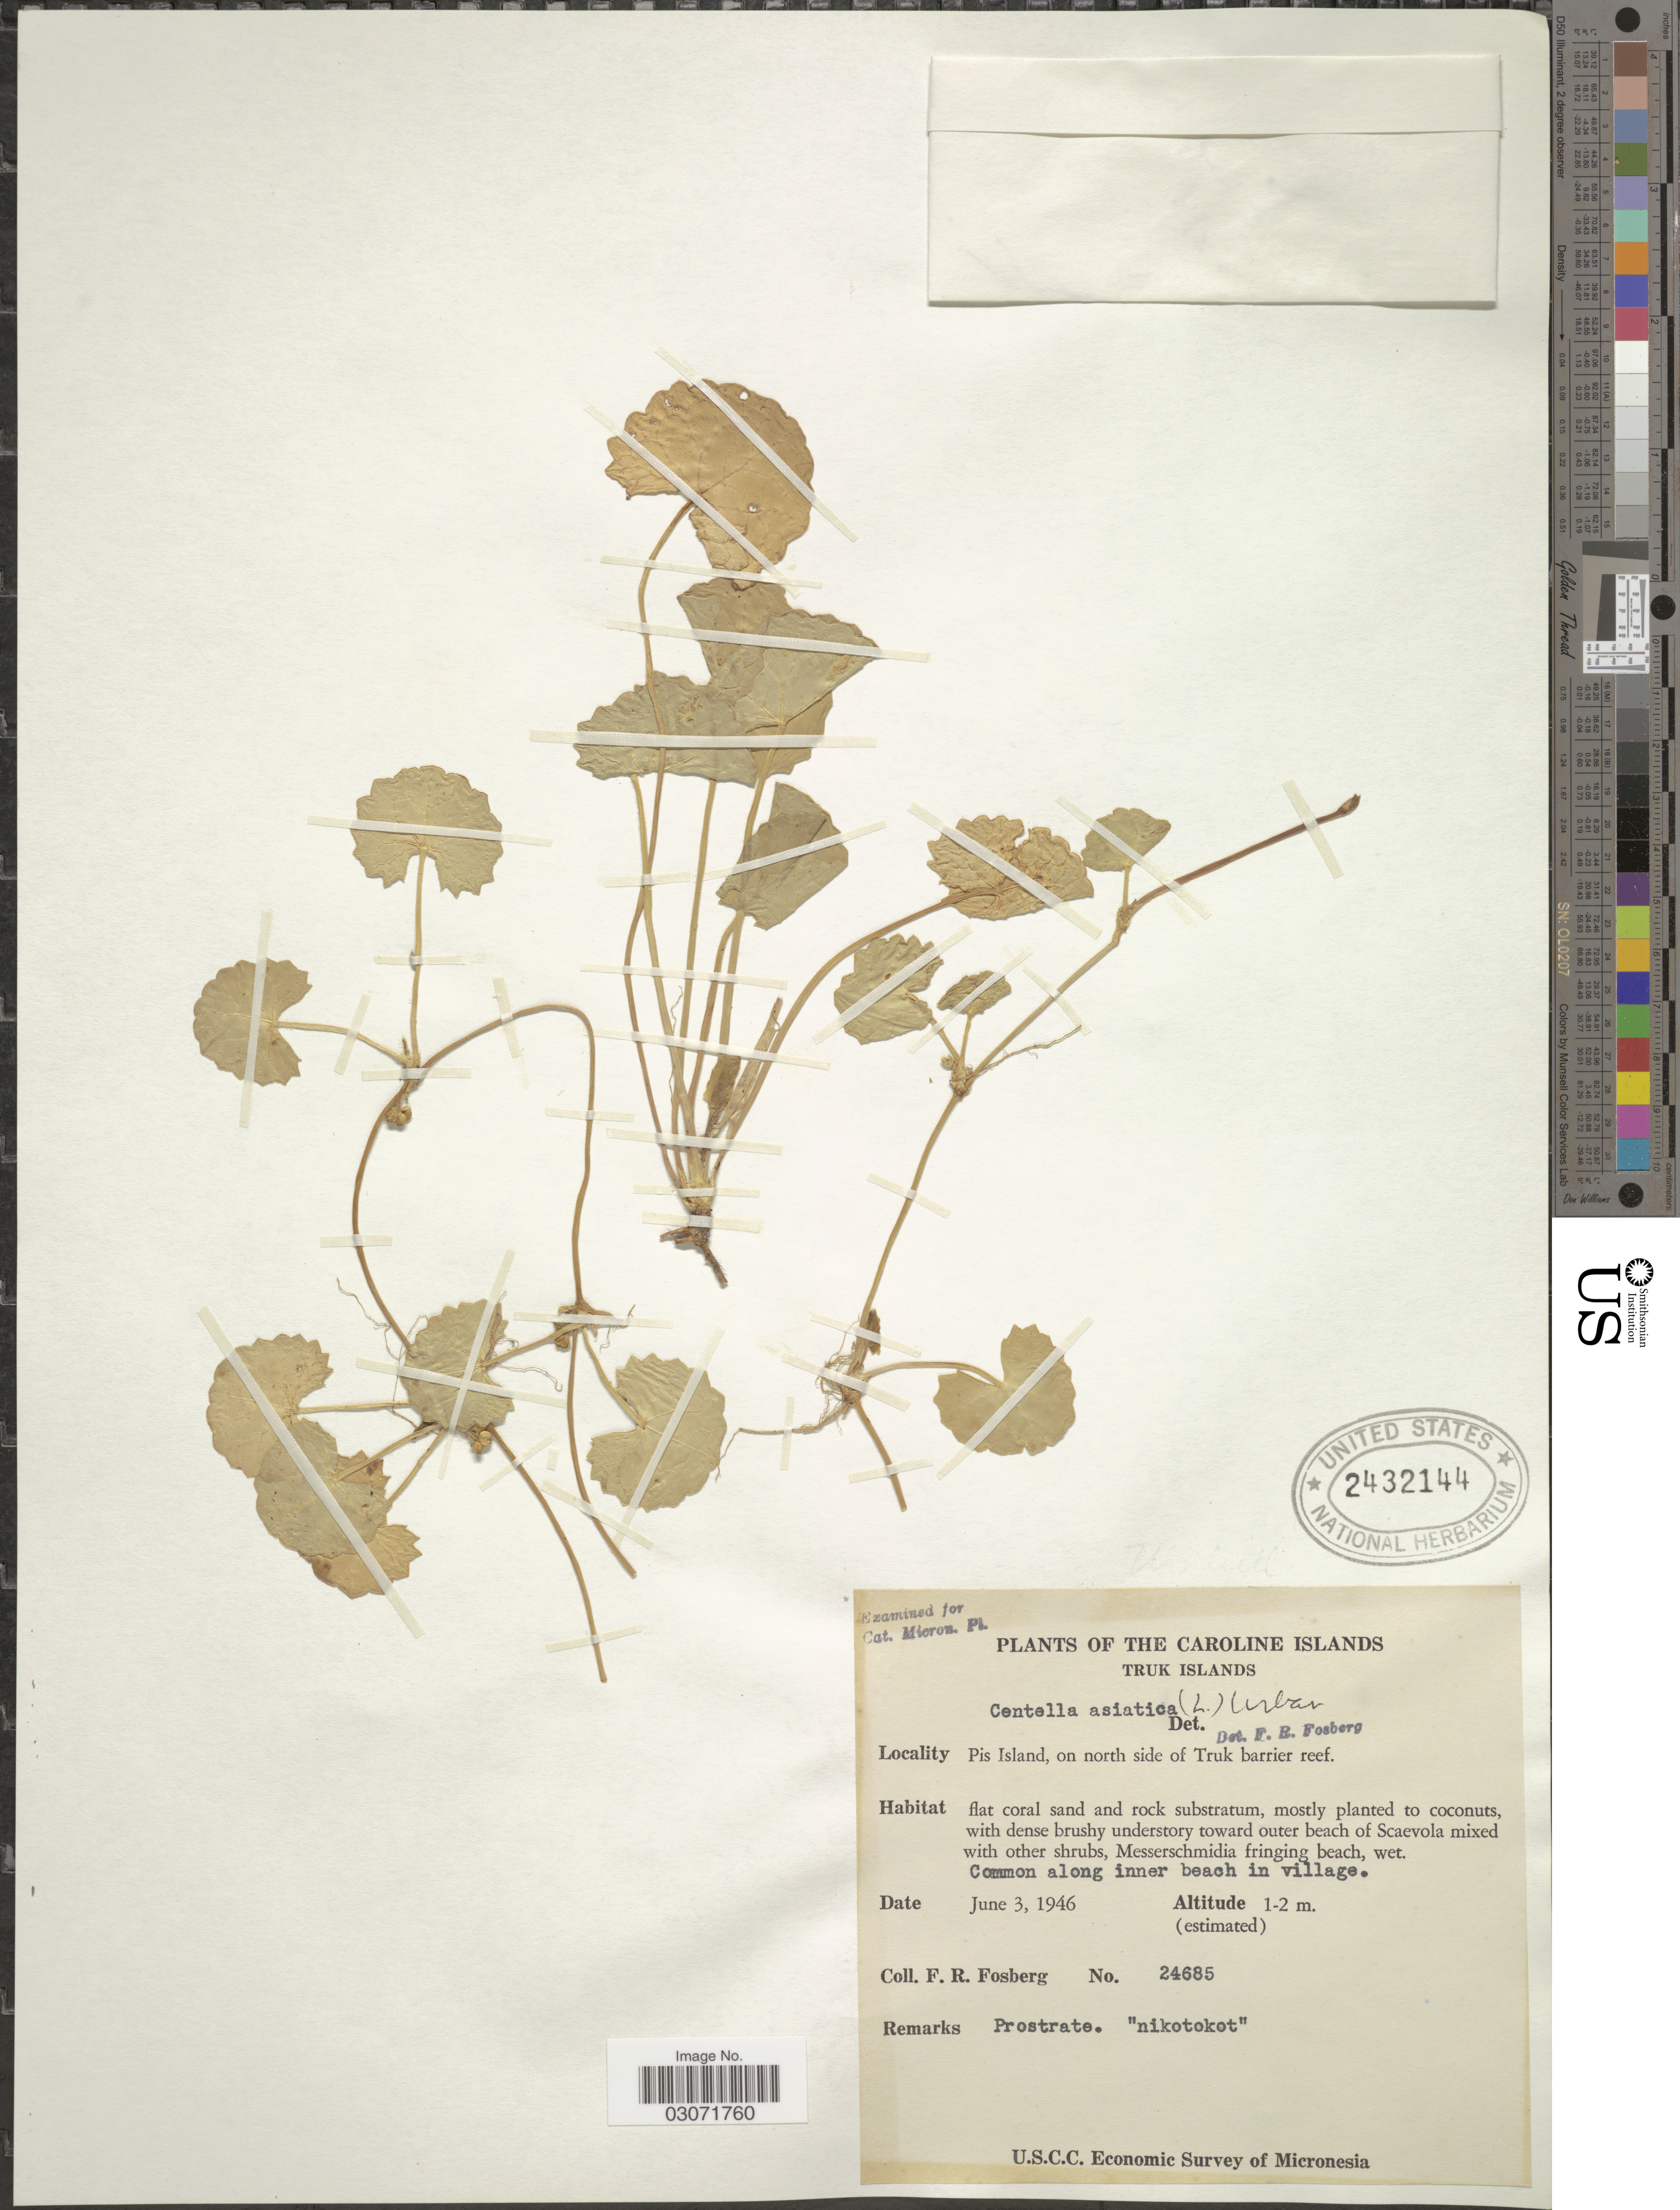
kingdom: Plantae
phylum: Tracheophyta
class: Magnoliopsida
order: Apiales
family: Apiaceae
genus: Centella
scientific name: Centella asiatica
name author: (L.) Urb.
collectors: F. R. Fosberg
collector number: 24685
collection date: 1946-06-03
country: Micronesia, Federated States of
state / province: Truk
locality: The Caroline Islands, Truk Islands. Pis Island, on the north side of Truk barrier reef.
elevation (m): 1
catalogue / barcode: US 2432144